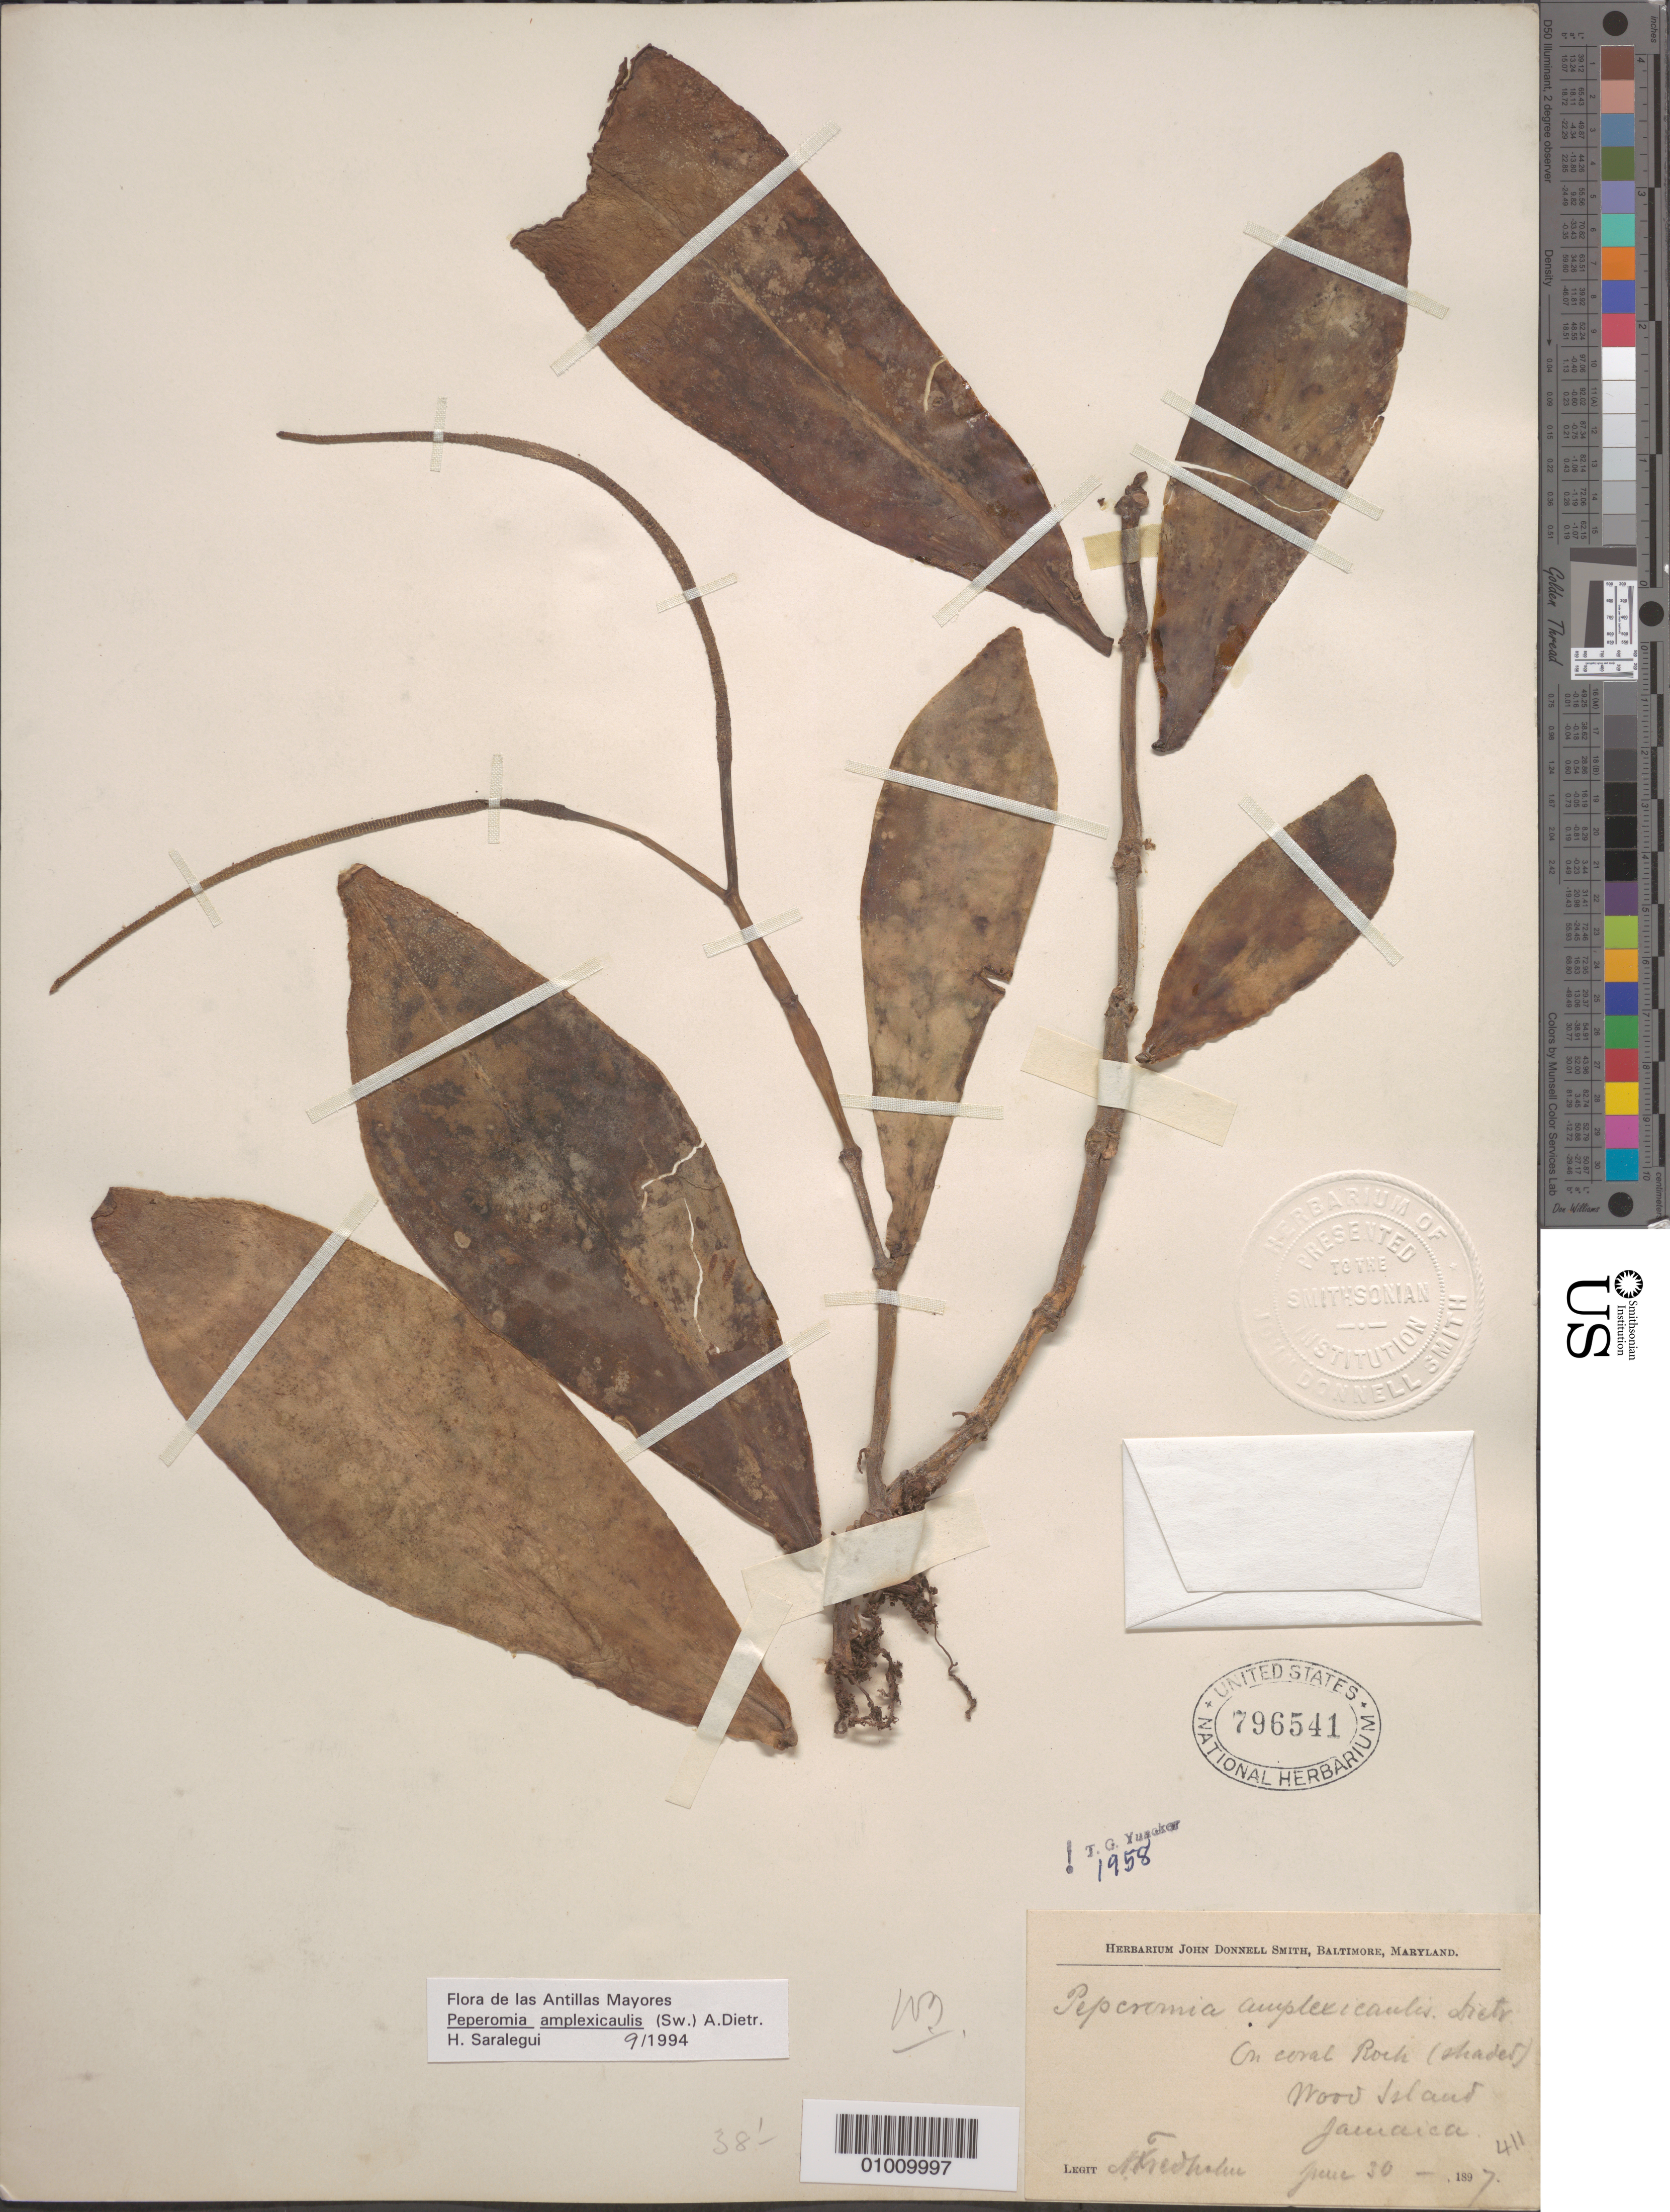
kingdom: Plantae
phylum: Tracheophyta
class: Magnoliopsida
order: Piperales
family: Piperaceae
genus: Peperomia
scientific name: Peperomia amplexicaulis f. grandifolia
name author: Miq.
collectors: A. Fredholm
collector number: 411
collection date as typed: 30 Jun 1897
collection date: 1897-06-30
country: Jamaica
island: Jamaica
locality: On coral rock (shaded). Wood Island.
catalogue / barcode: US 796541